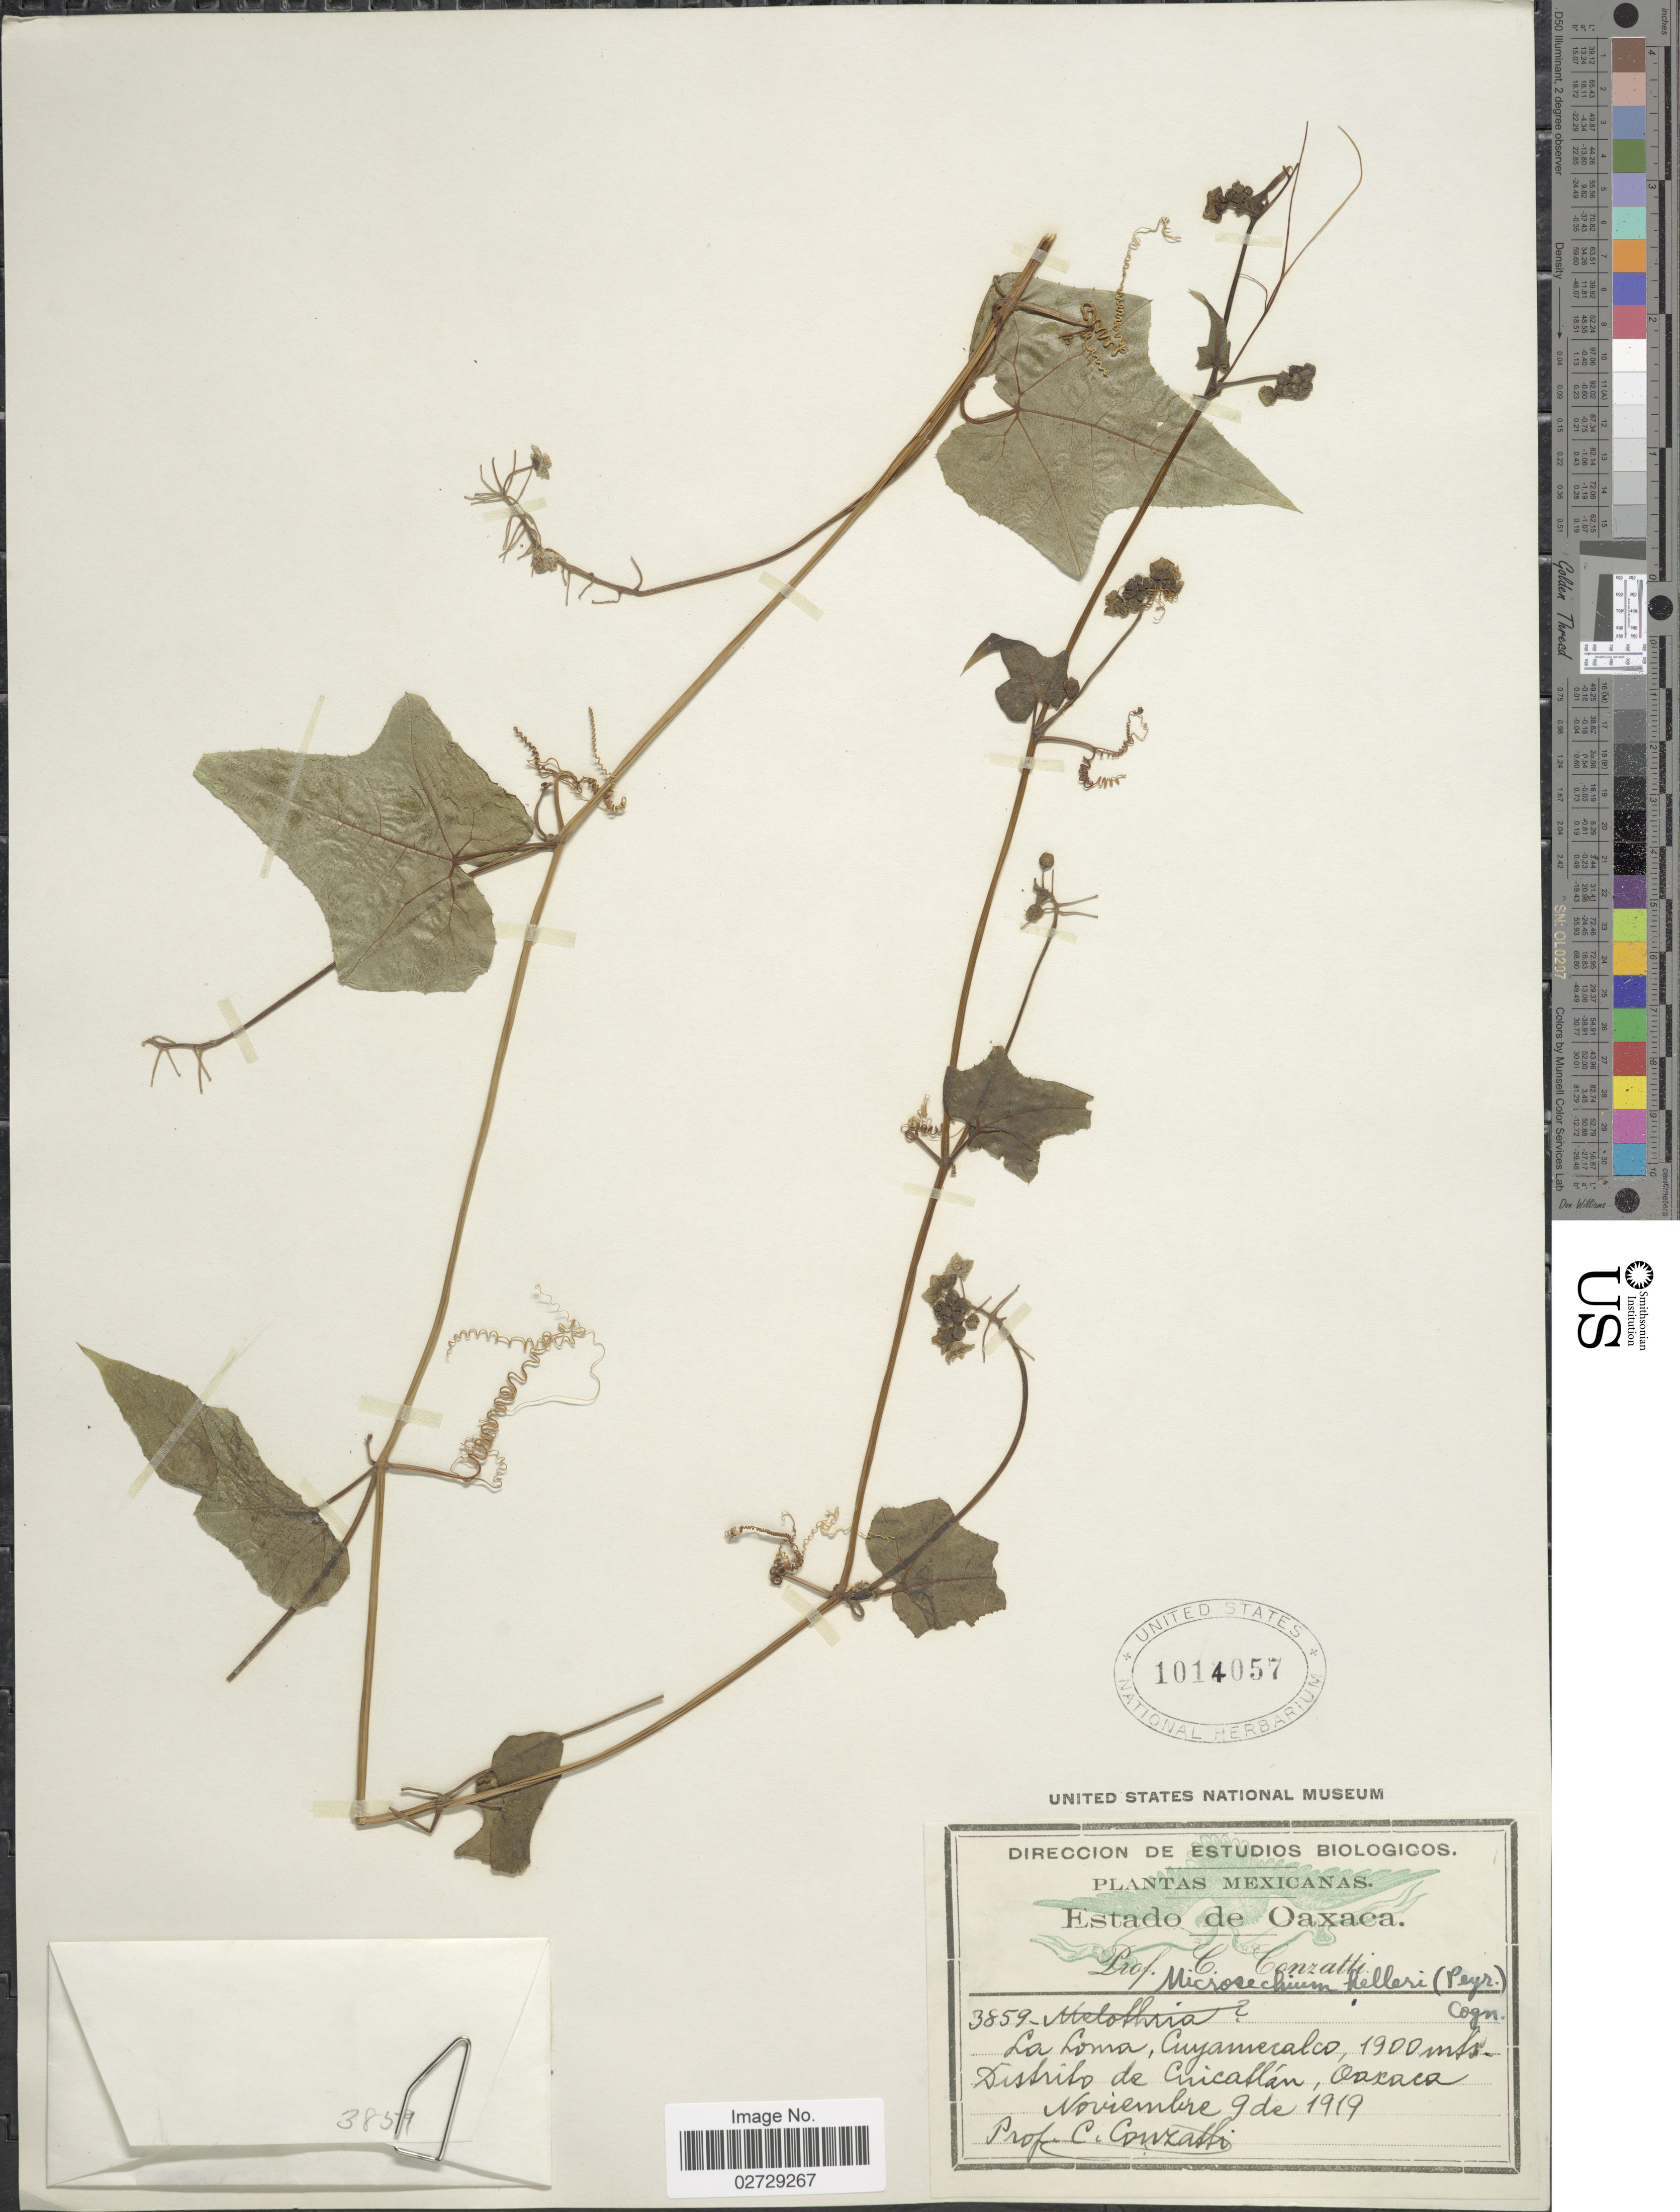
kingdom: Plantae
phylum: Tracheophyta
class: Magnoliopsida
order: Cucurbitales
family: Cucurbitaceae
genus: Microsechium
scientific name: Microsechium helleri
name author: (Peyr.) Cogn.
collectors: C. Conzatti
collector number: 3859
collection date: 1919-11-09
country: Mexico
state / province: Oaxaca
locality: La Loma, Cuyamecalco, Distrito de Cuicatlán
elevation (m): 1900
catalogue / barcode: US 1014057